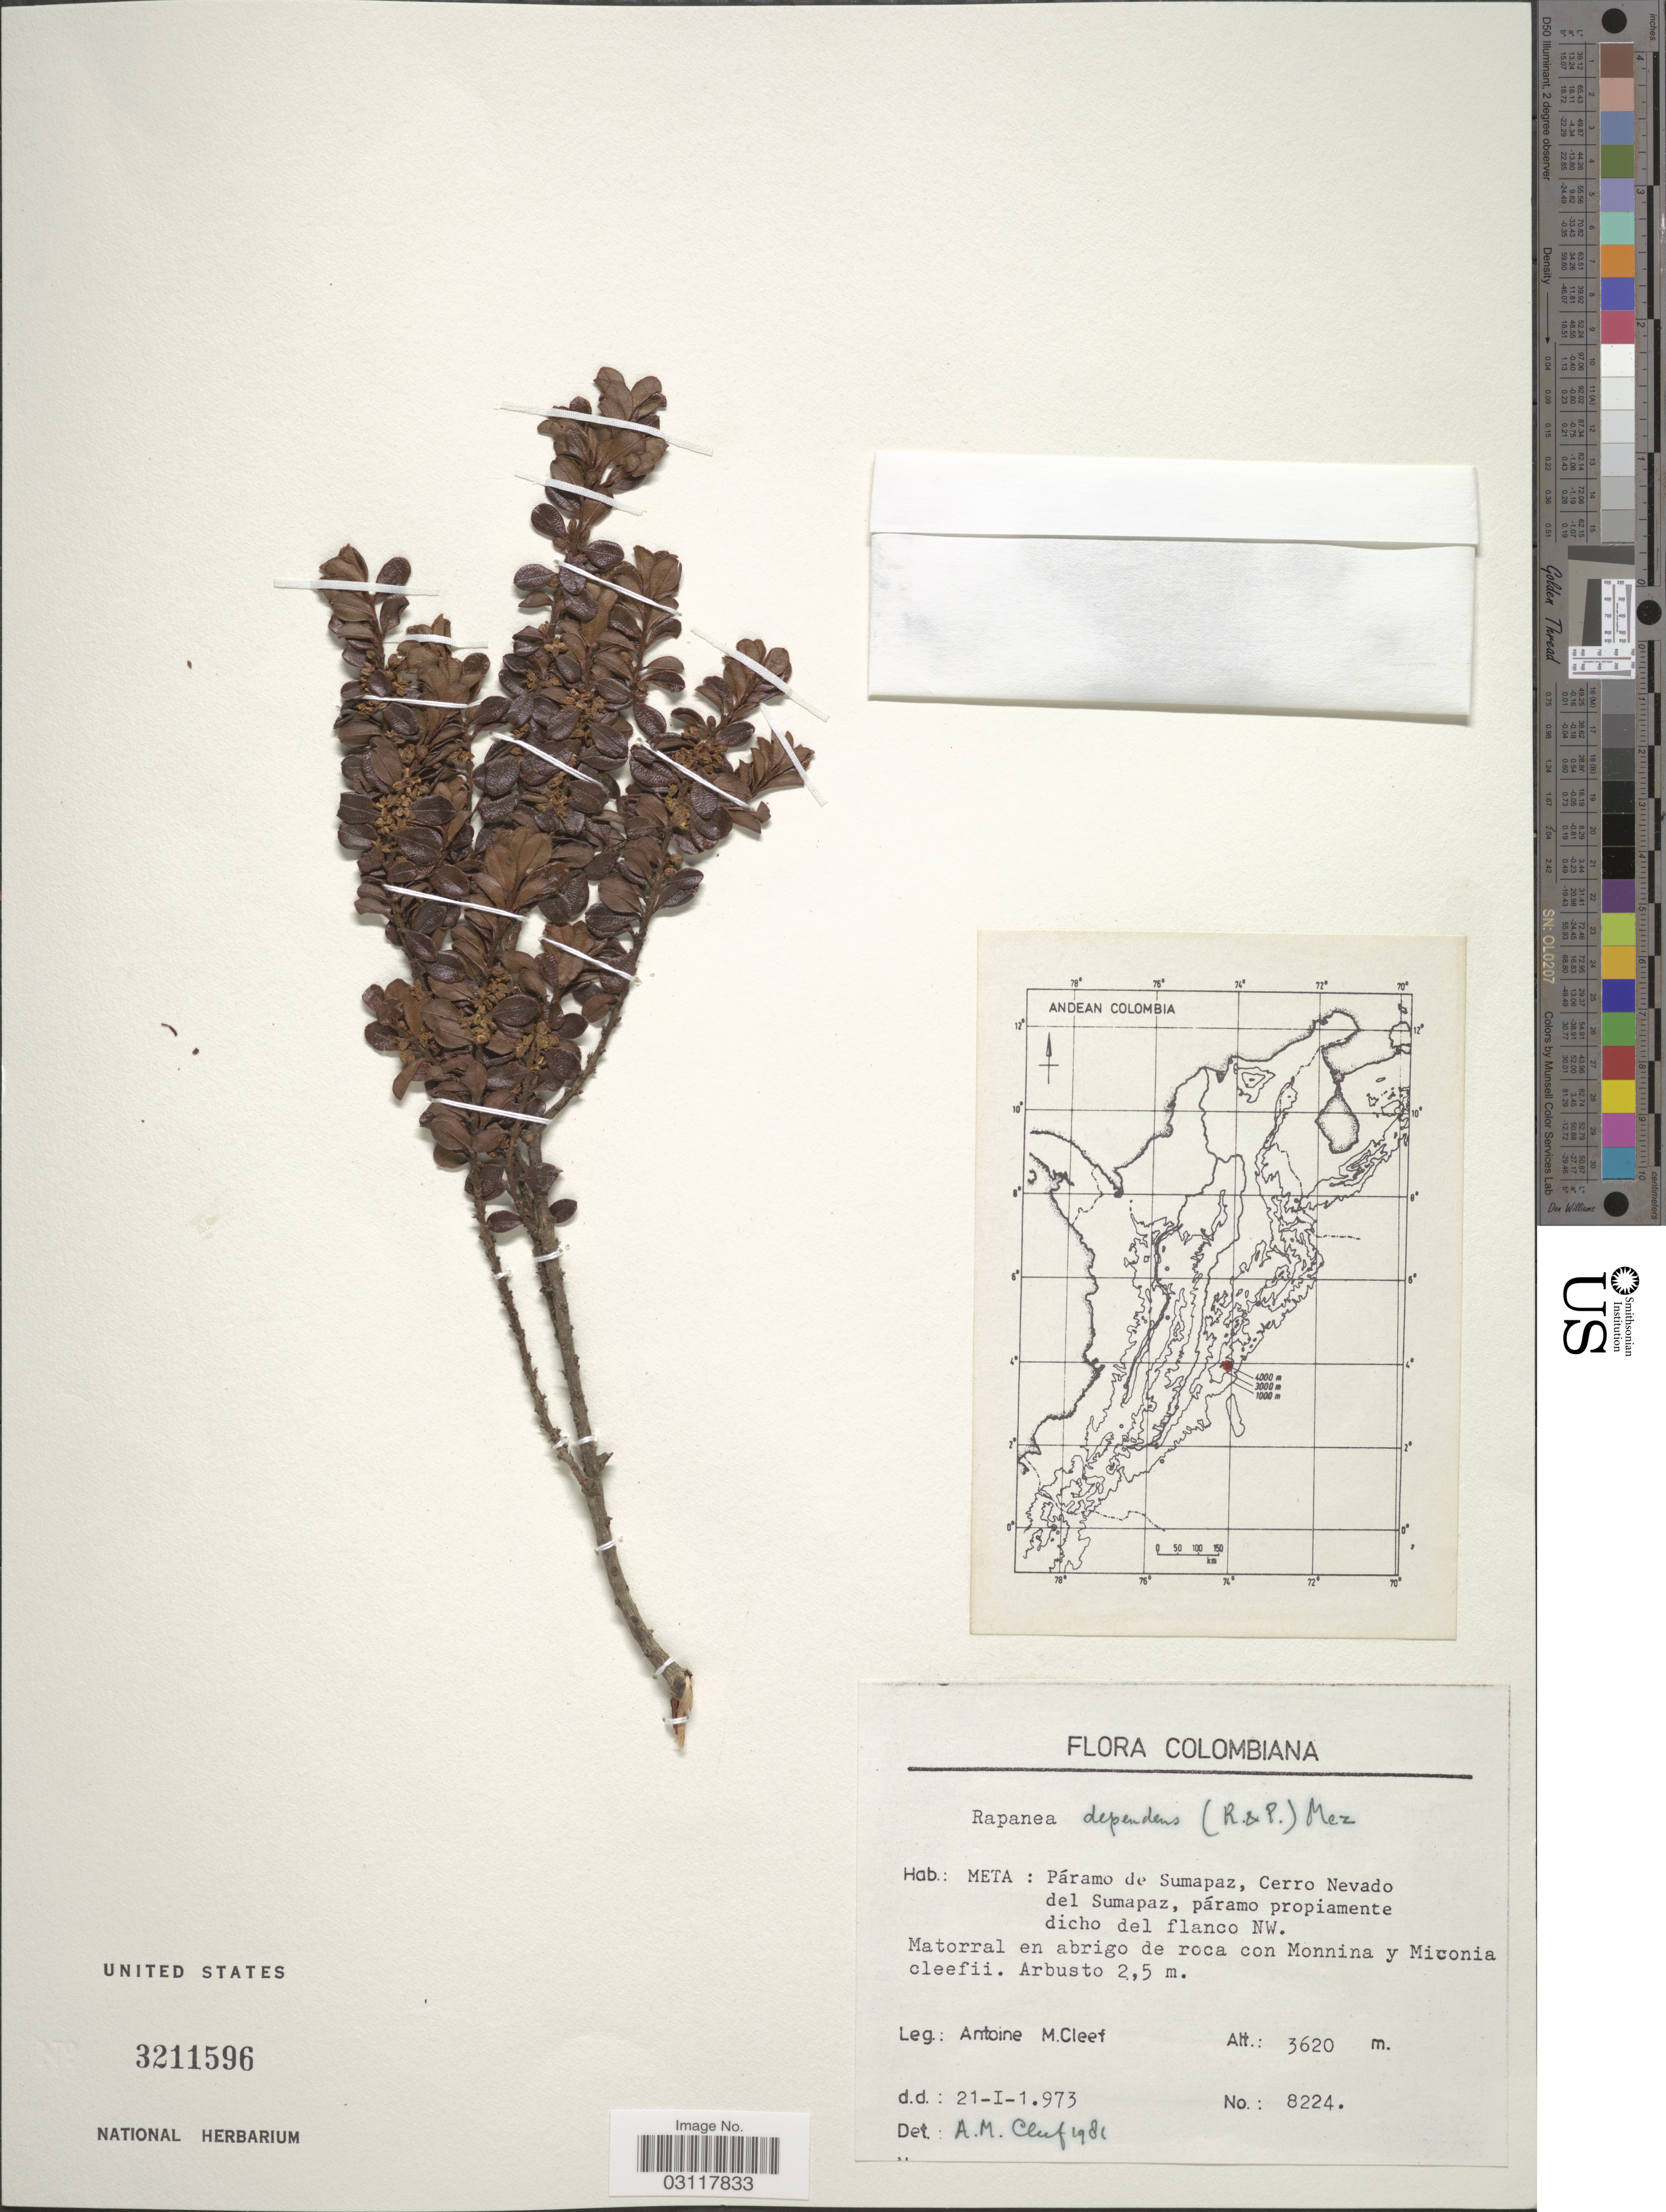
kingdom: Plantae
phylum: Tracheophyta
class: Magnoliopsida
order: Ericales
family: Primulaceae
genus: Rapanea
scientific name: Rapanea dependens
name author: (Ruiz & Pav.) Mez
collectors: A. M. Cleef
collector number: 8224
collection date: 1973-01-21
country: Colombia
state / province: Meta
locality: Páramo de Sumapaz, Cerro Nevado del Sumapaz, páramo propiamente dicho del flanco NW.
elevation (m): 3620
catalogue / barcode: US 3211596